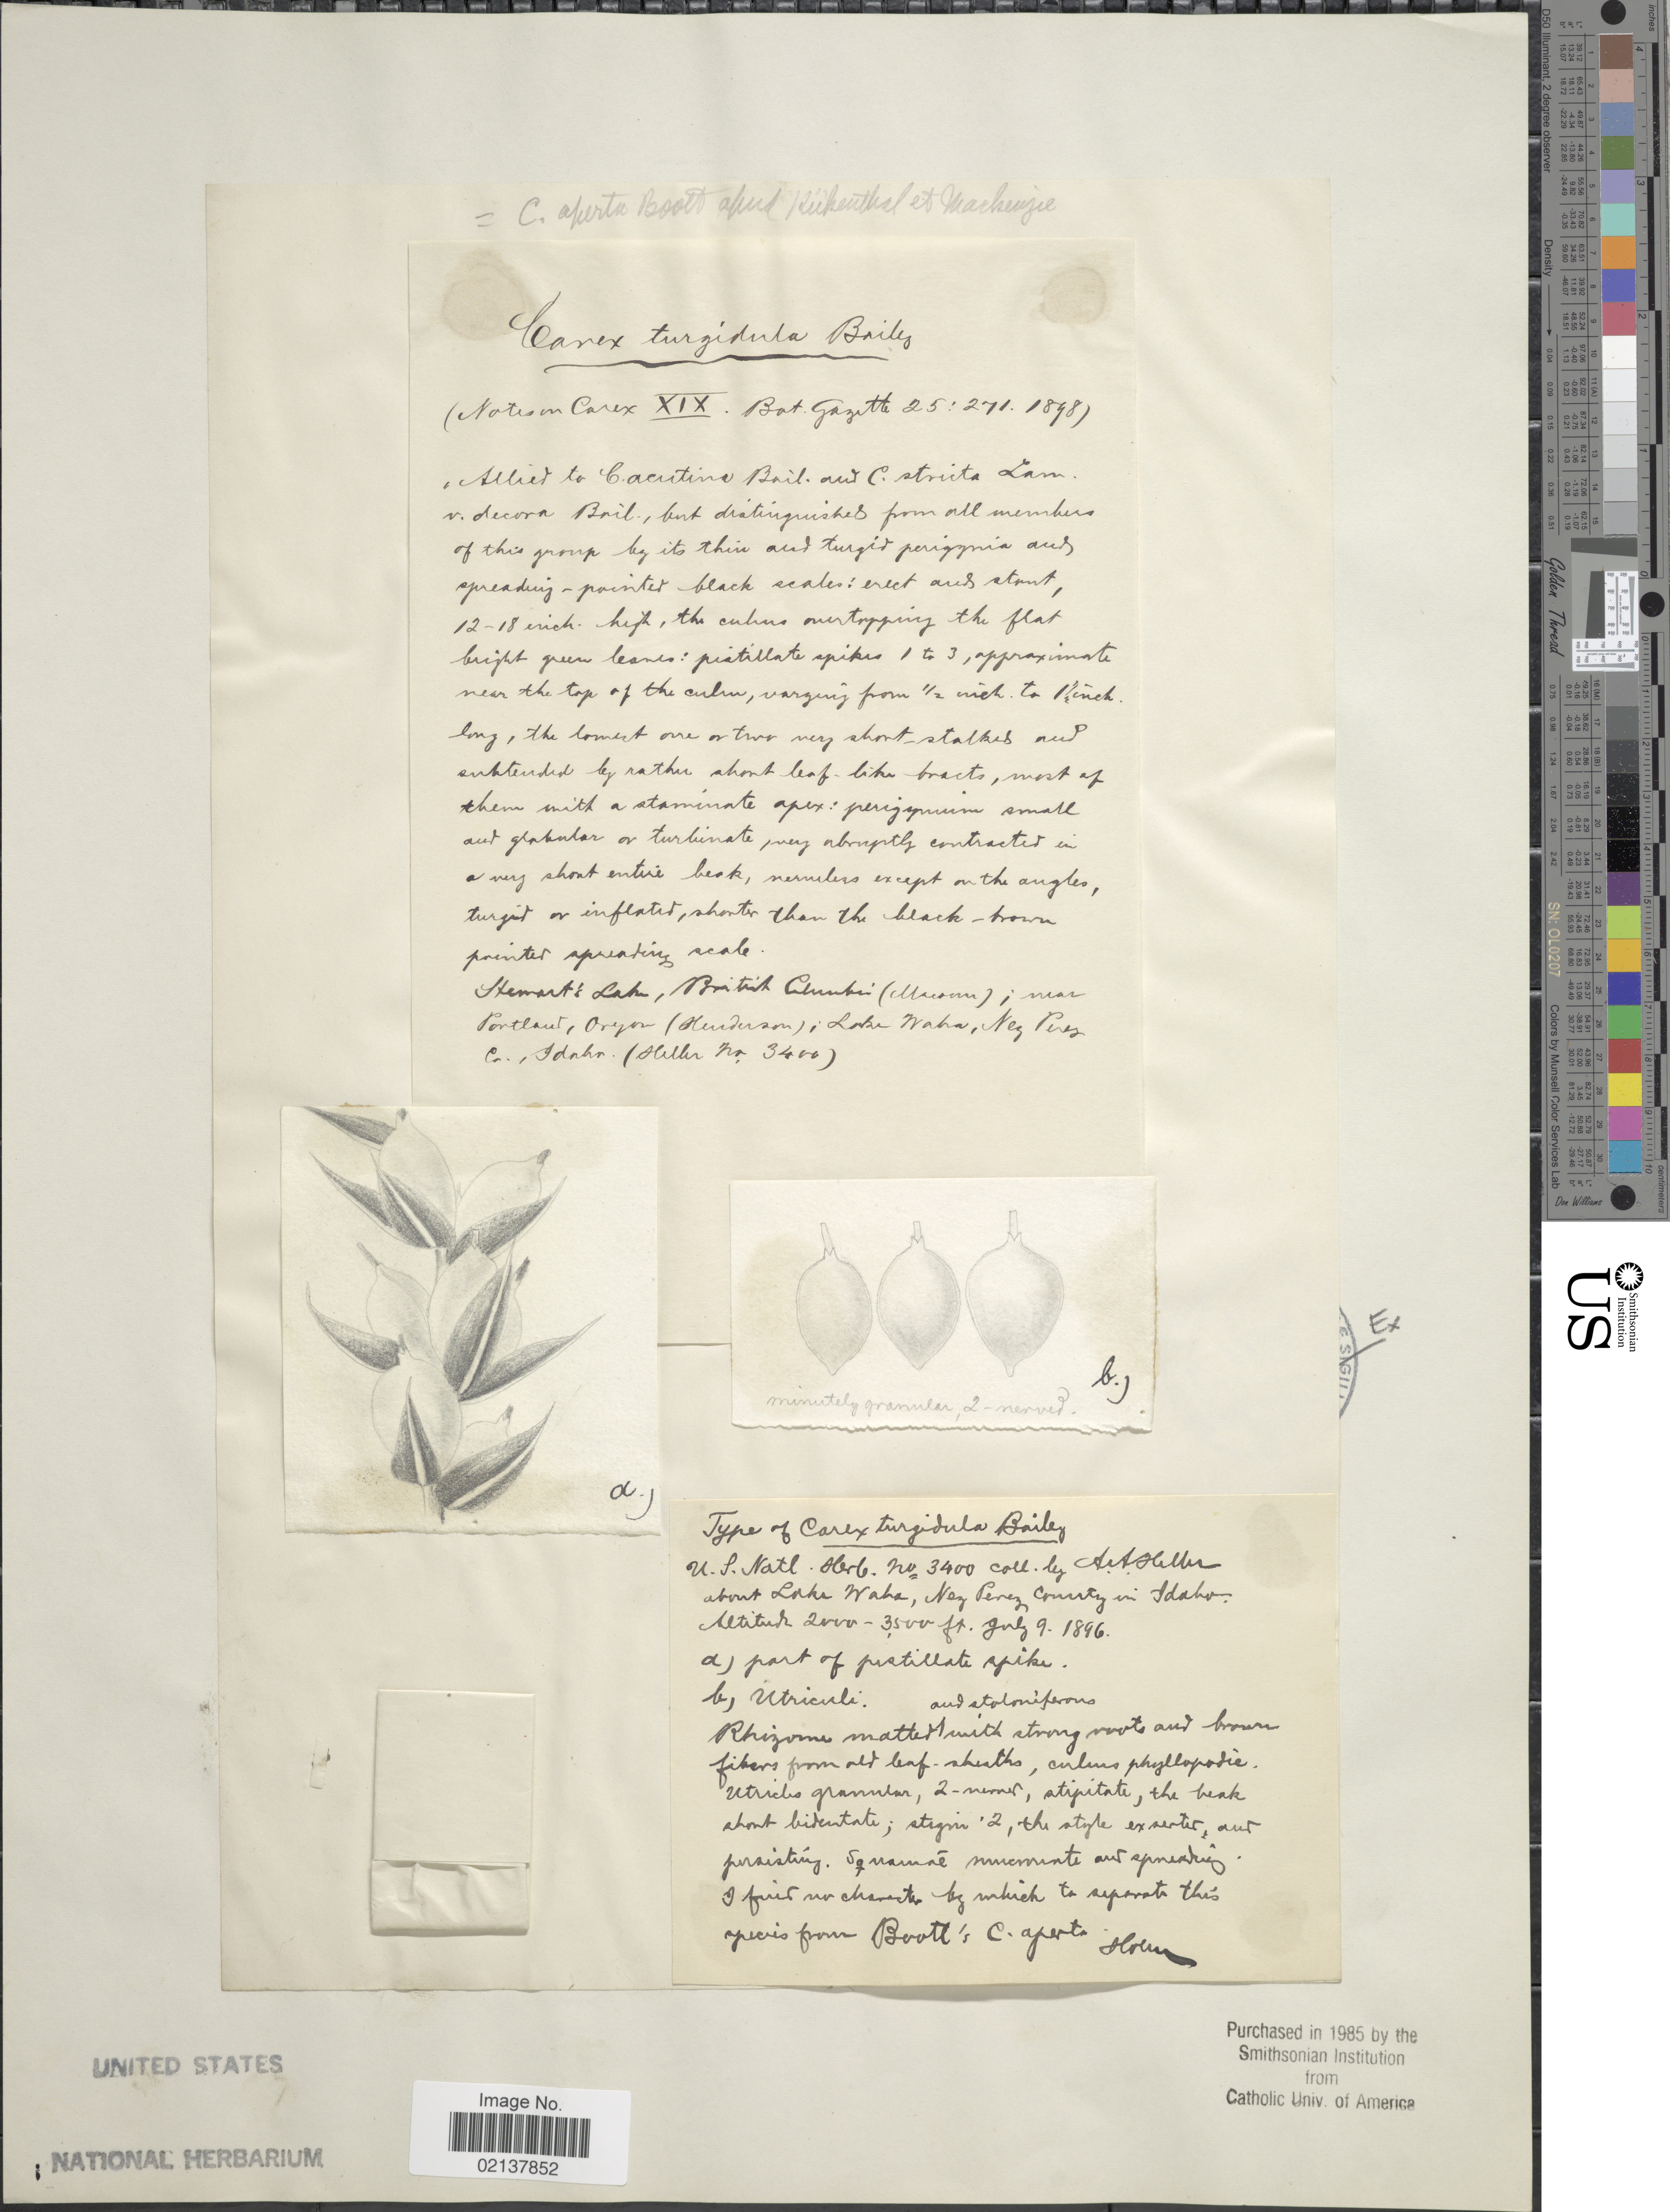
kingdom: Plantae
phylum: Tracheophyta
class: Liliopsida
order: Poales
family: Cyperaceae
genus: Carex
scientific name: Carex aperta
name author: Boott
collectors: -- Macoun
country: Canada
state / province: British Columbia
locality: Stewart's Lake